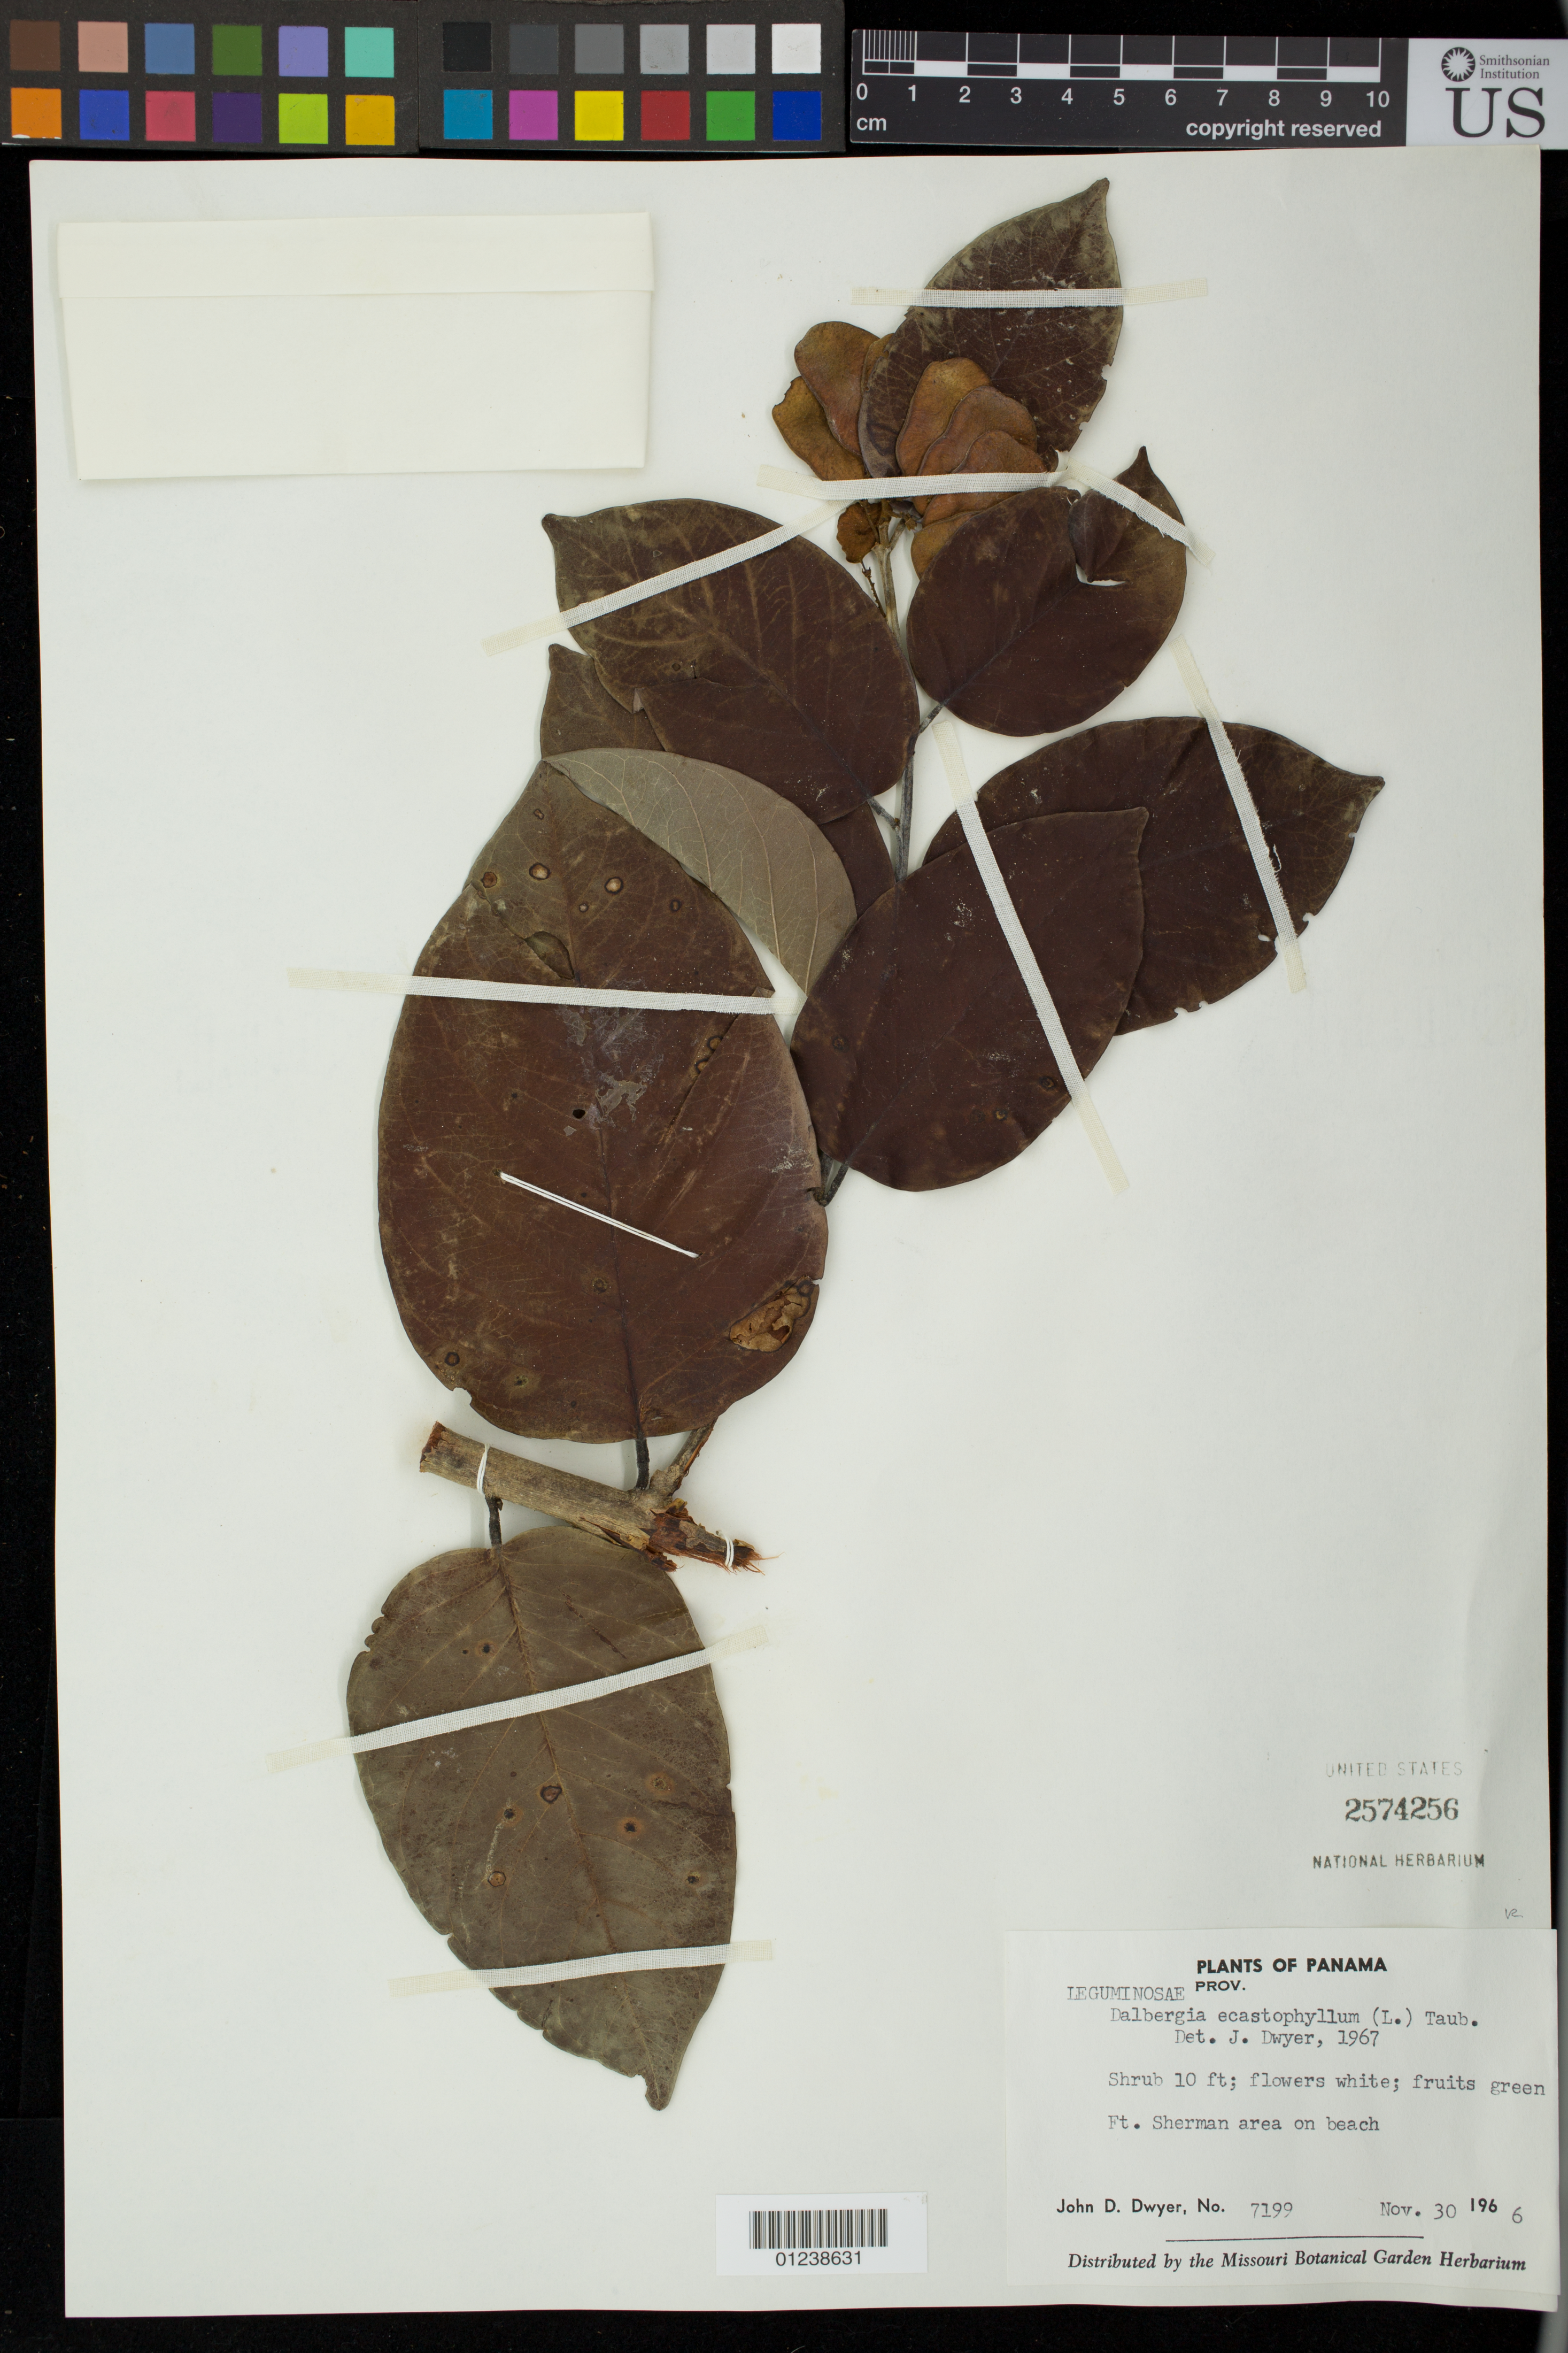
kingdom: Plantae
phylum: Tracheophyta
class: Magnoliopsida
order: Fabales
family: Fabaceae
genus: Dalbergia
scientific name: Dalbergia ecastaphyllum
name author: (L.) Taub.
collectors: J. D. Dwyer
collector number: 7199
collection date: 1966-11-30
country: Panama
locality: Ft. sherman area on beach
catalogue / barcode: US 2574256